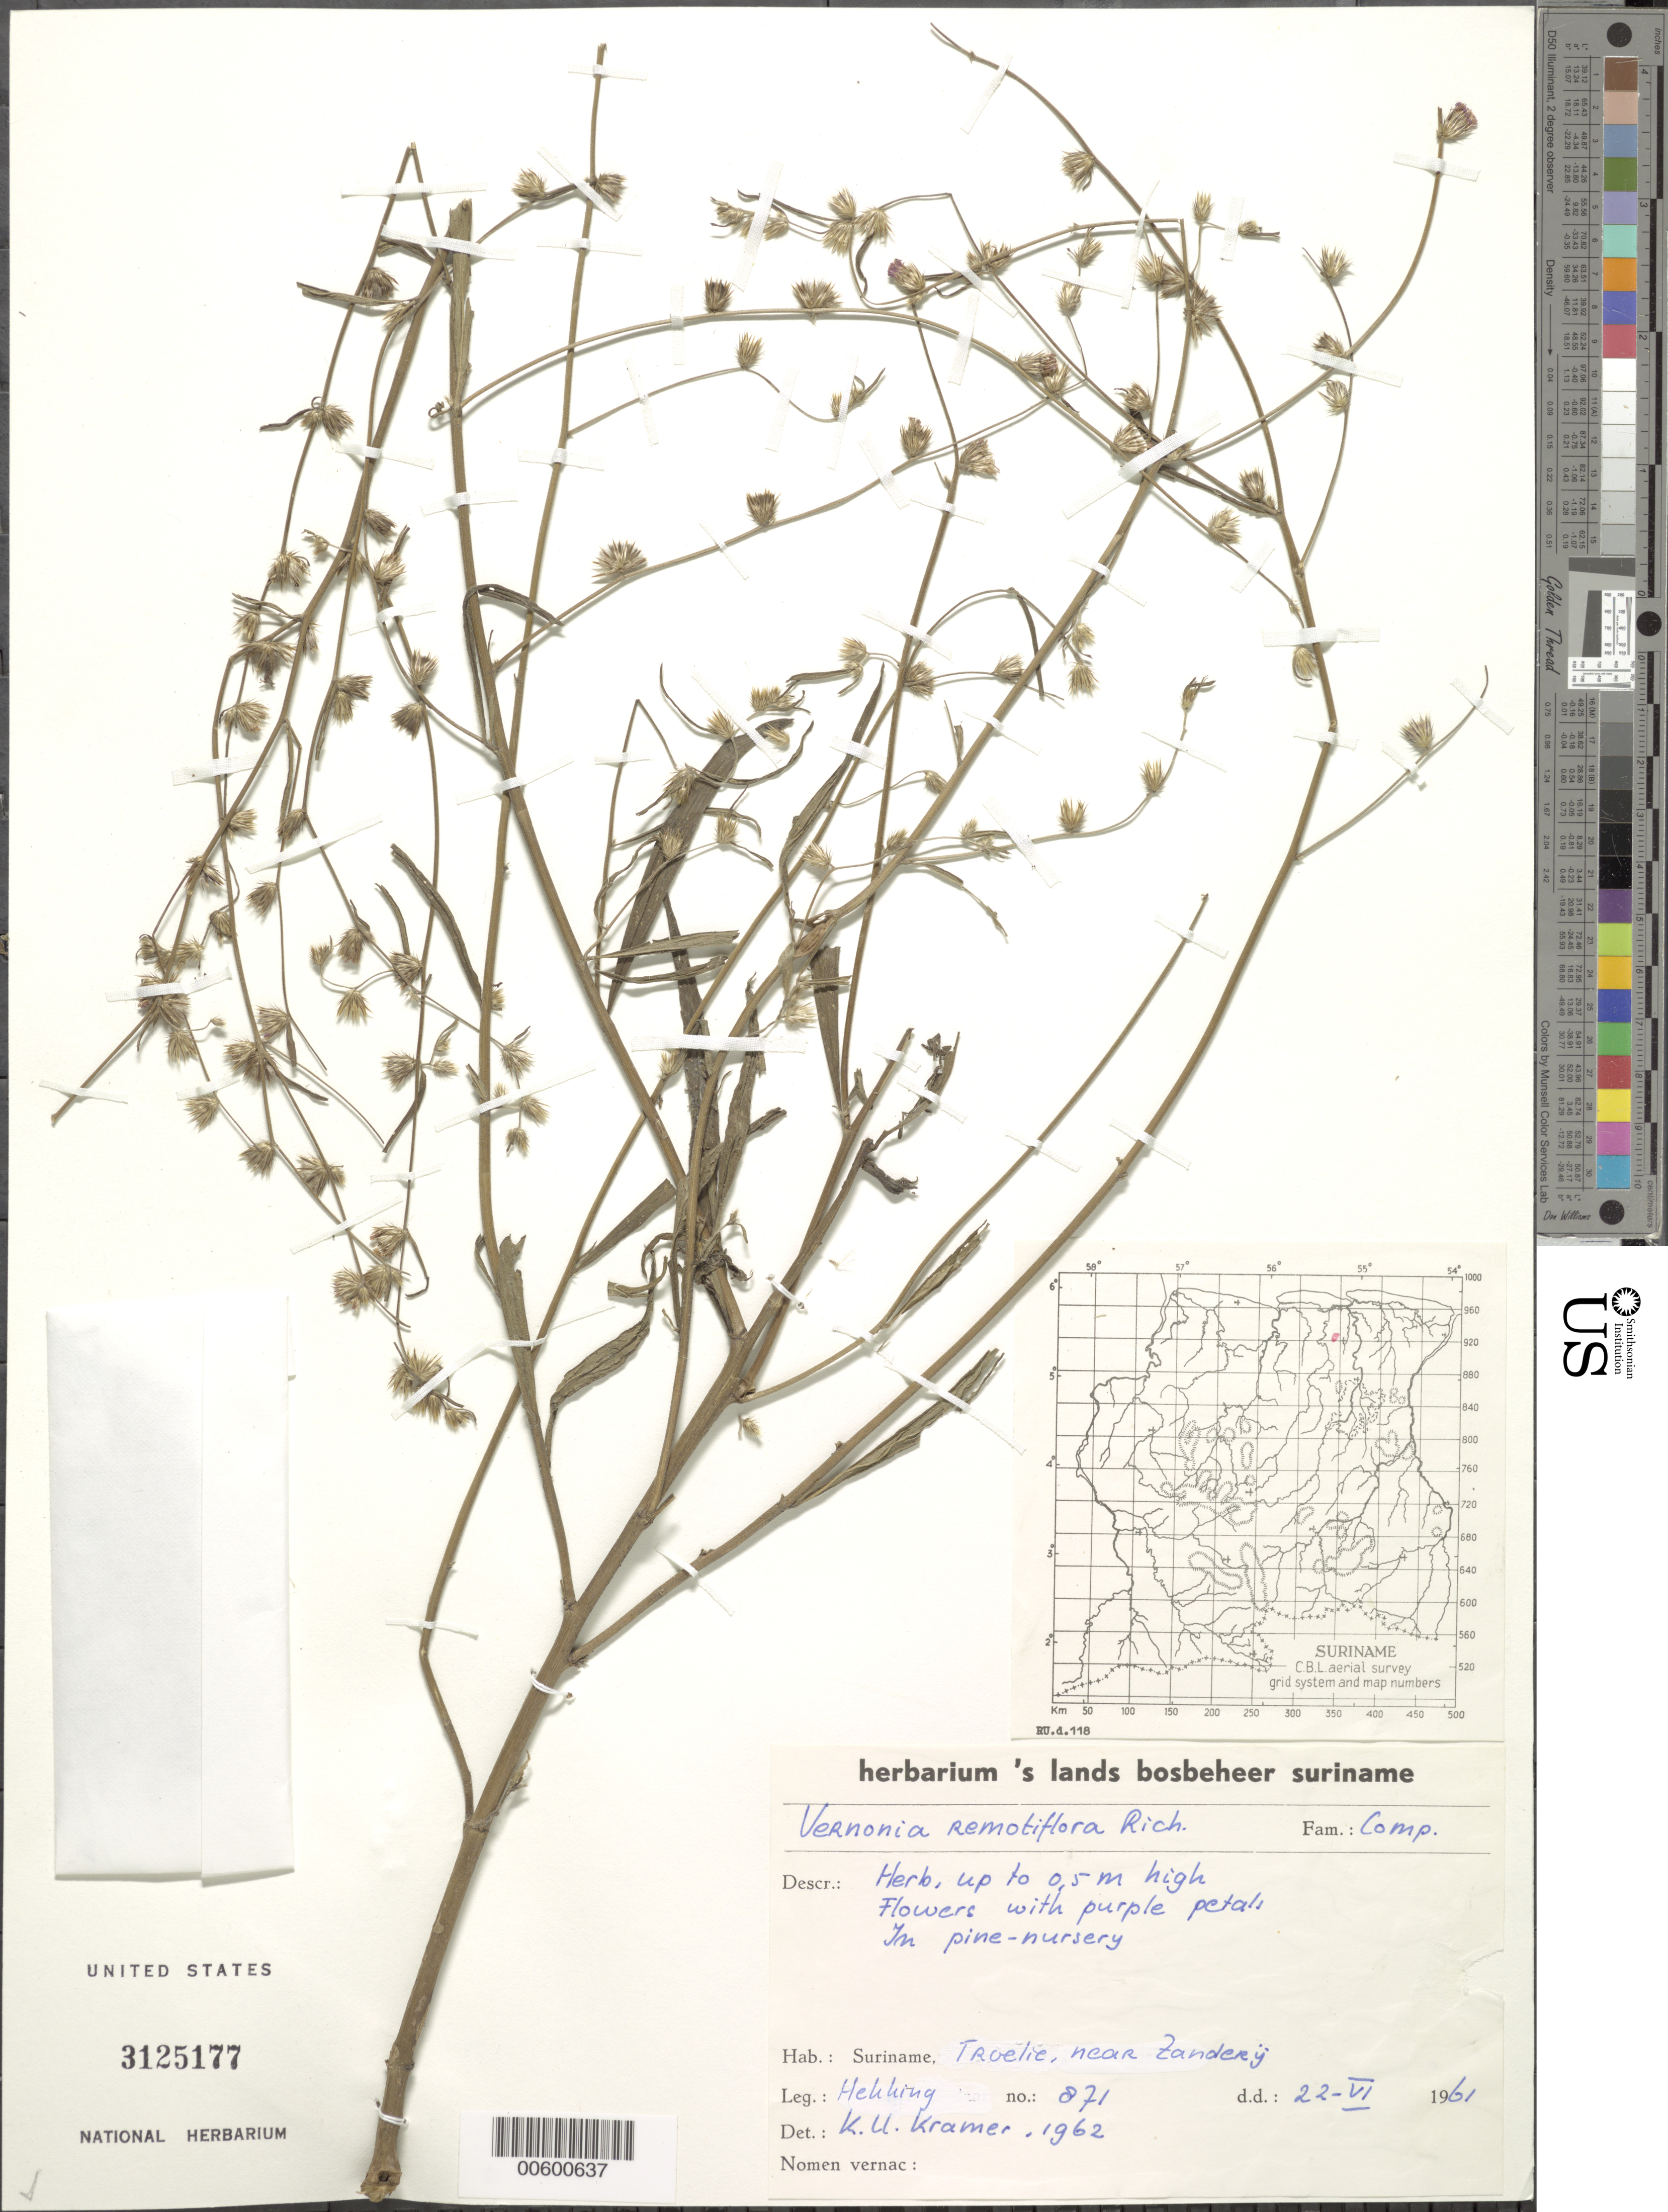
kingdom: Plantae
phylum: Tracheophyta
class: Magnoliopsida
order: Asterales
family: Asteraceae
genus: Lepidaploa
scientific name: Lepidaploa remotiflora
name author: (Rich.) H. Rob.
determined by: Kramer, K. U.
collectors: W. H. A. Hekking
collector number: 871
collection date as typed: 22-Jun-61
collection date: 1961-06-22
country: Suriname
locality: Troelie, near Zanderj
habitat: Pine-nursery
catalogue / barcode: US 3125177